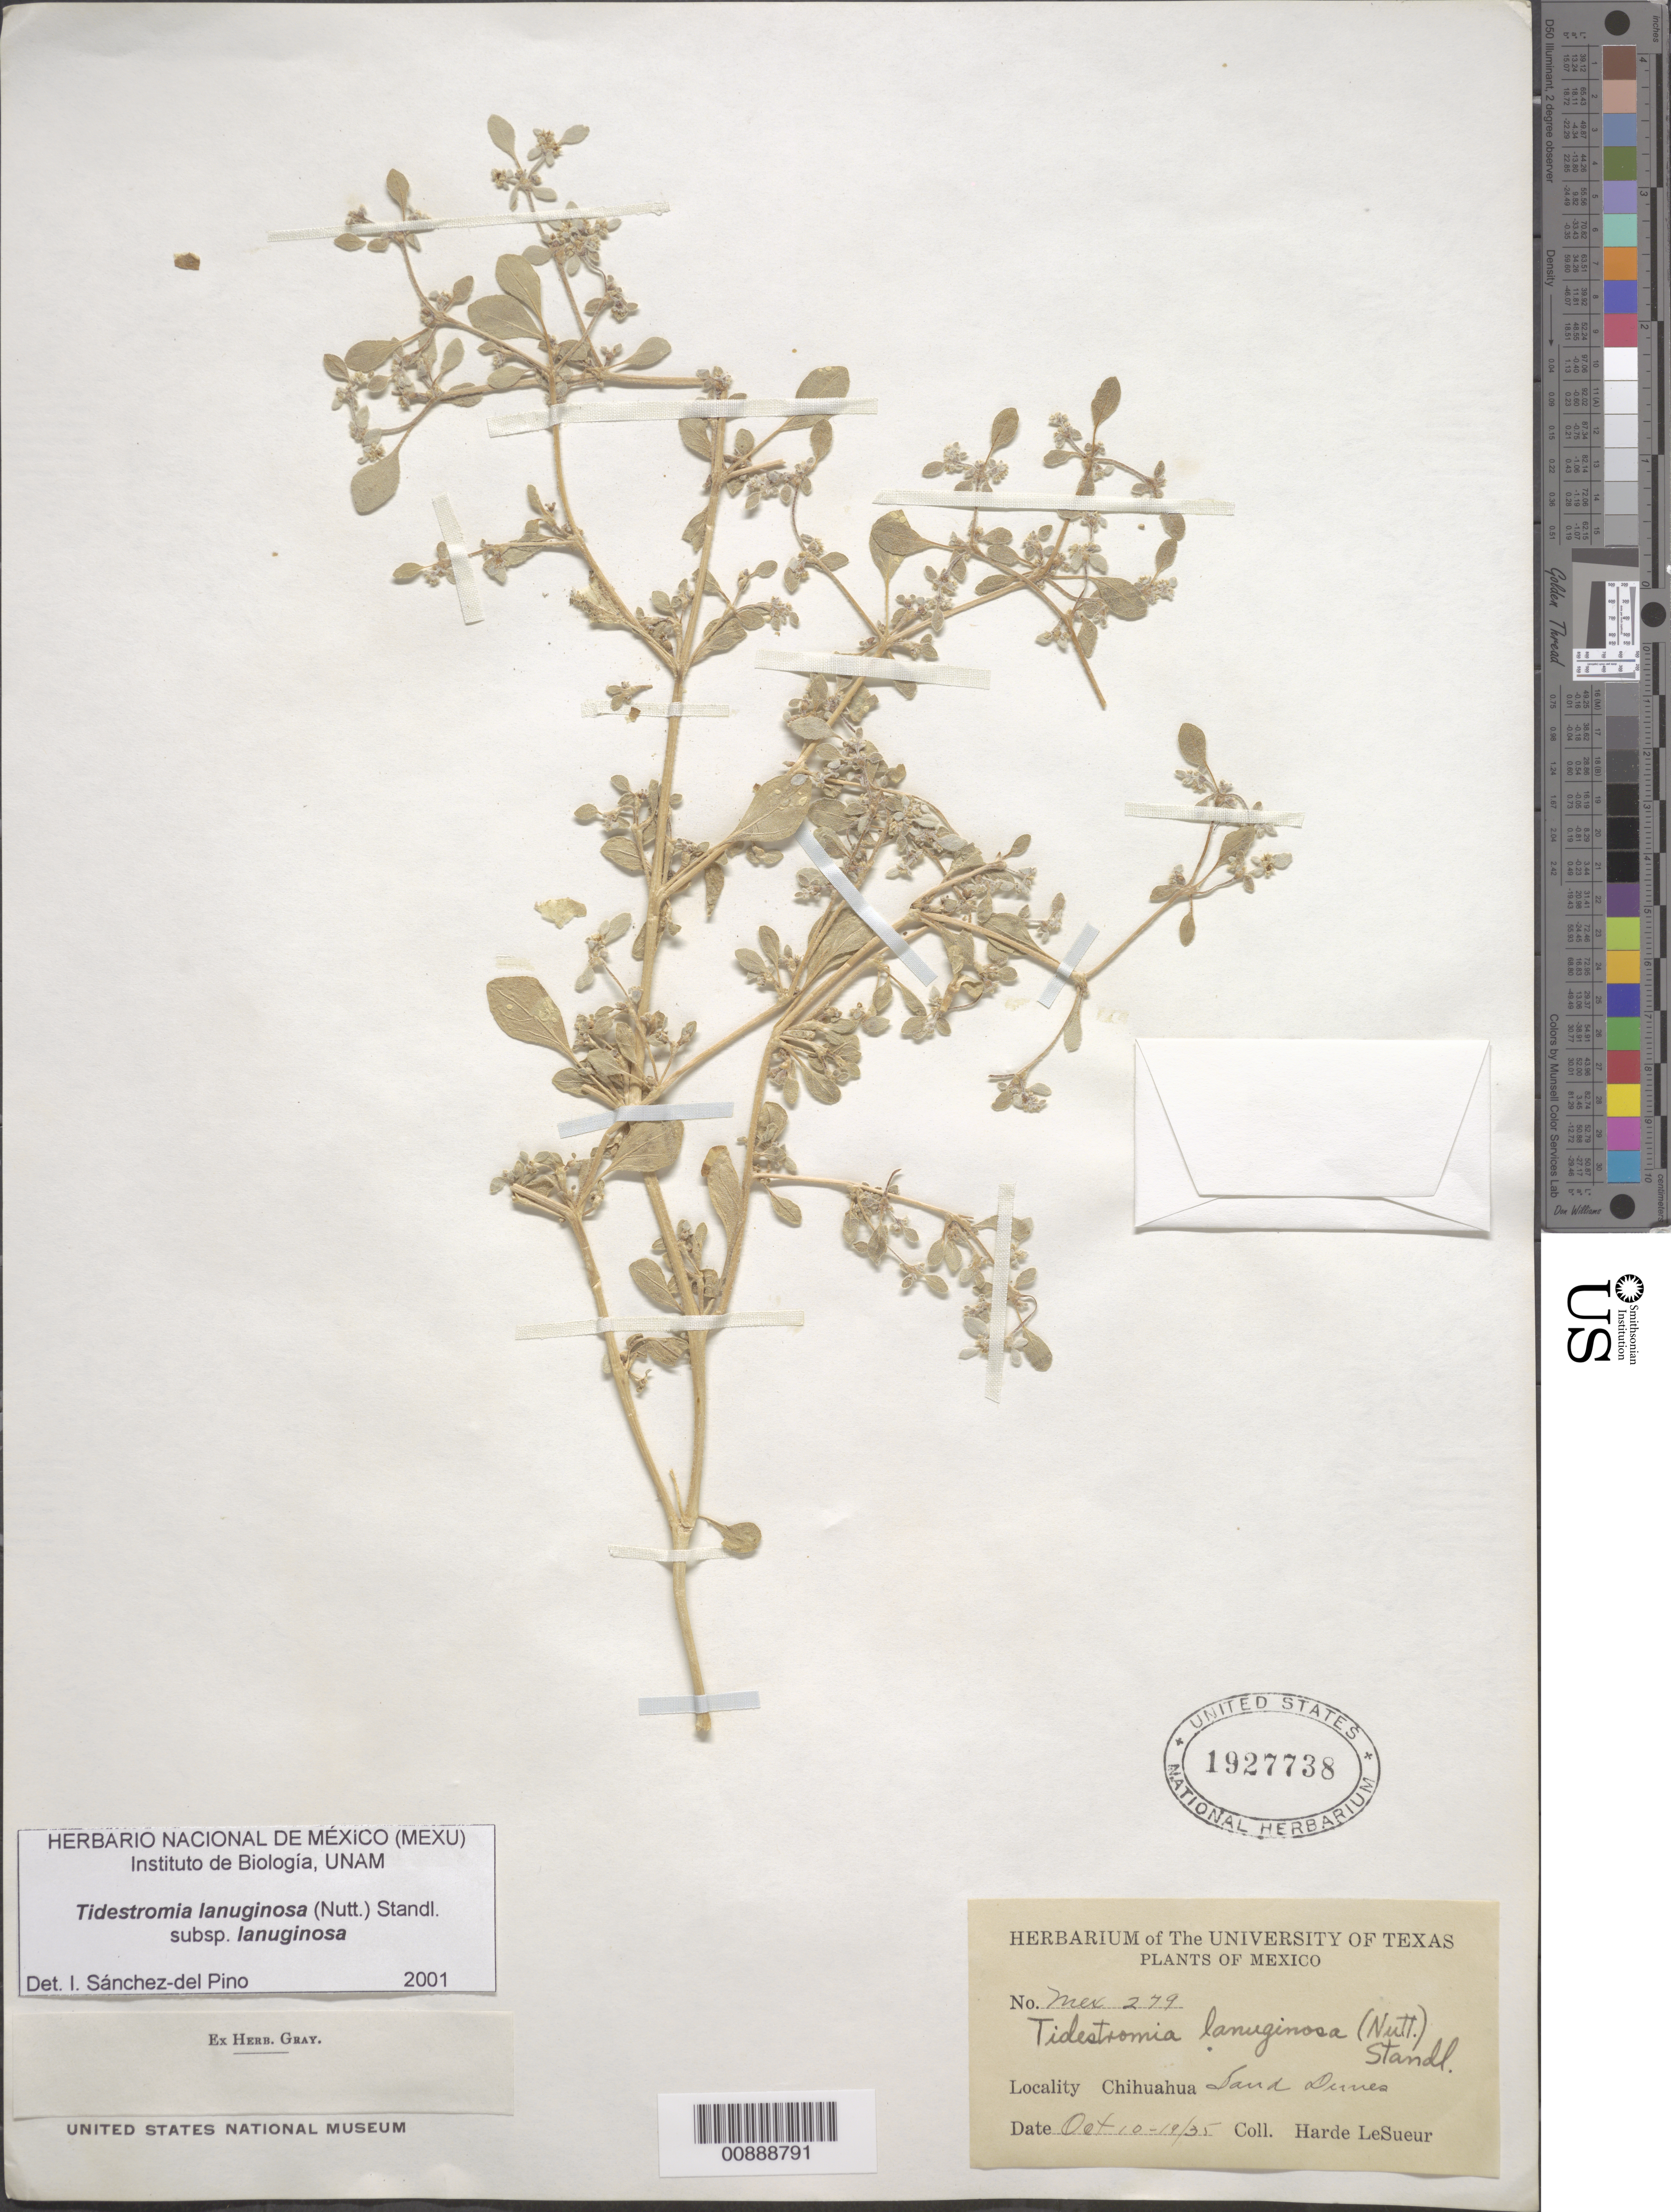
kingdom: Plantae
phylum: Tracheophyta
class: Magnoliopsida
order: Caryophyllales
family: Amaranthaceae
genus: Tidestromia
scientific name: Tidestromia lanuginosa subsp. lanuginosa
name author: (Nutt.) Standl.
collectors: D. H. LeSueur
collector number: Mex 279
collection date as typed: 10 Oct 1935 to 19 Oct 1935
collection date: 1935-10-10/1935-10-19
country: Mexico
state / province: Chihuahua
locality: Chihuahua.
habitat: Sand dunes.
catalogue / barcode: US 1927738